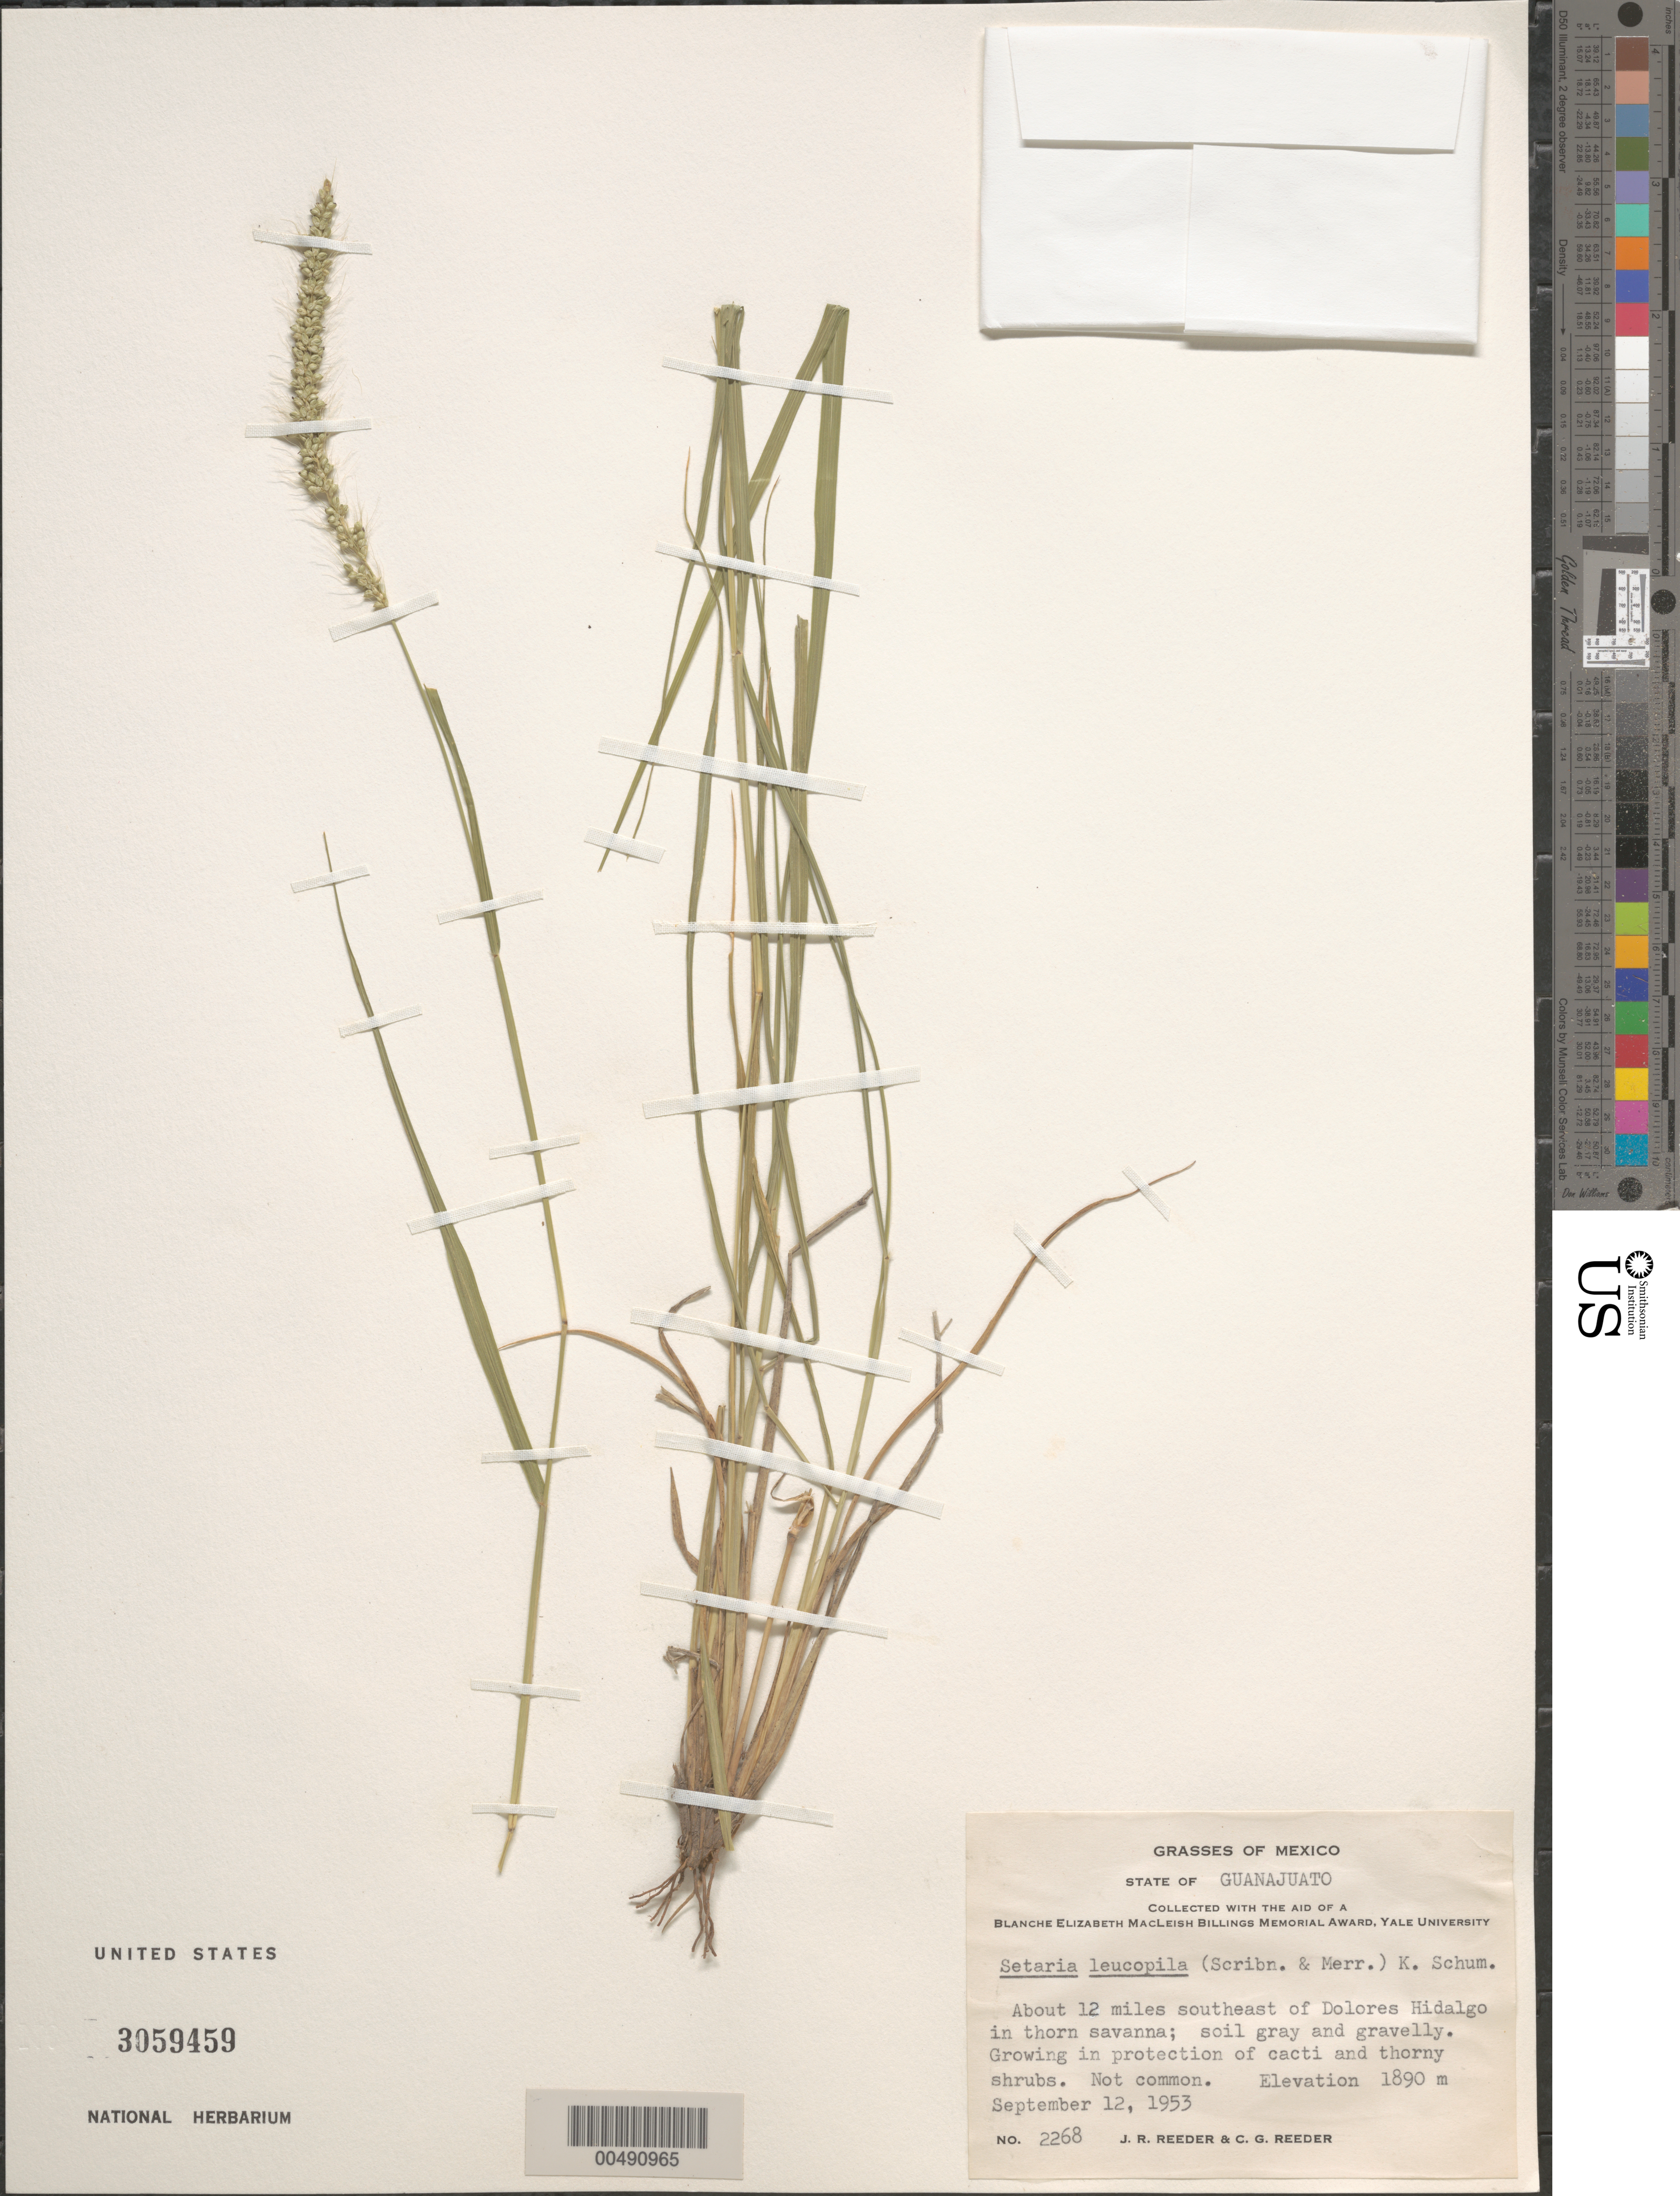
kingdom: Plantae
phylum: Tracheophyta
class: Liliopsida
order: Poales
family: Poaceae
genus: Setaria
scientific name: Setaria leucopila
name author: (Scribn. & Merr.) K. Schum.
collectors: J. R. Reeder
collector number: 2268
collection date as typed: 12 Sep 1953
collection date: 1953-09-12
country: Mexico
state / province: Guanajuato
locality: About 12 mi SE of Dolores Hidalgo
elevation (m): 1890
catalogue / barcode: US 3059459